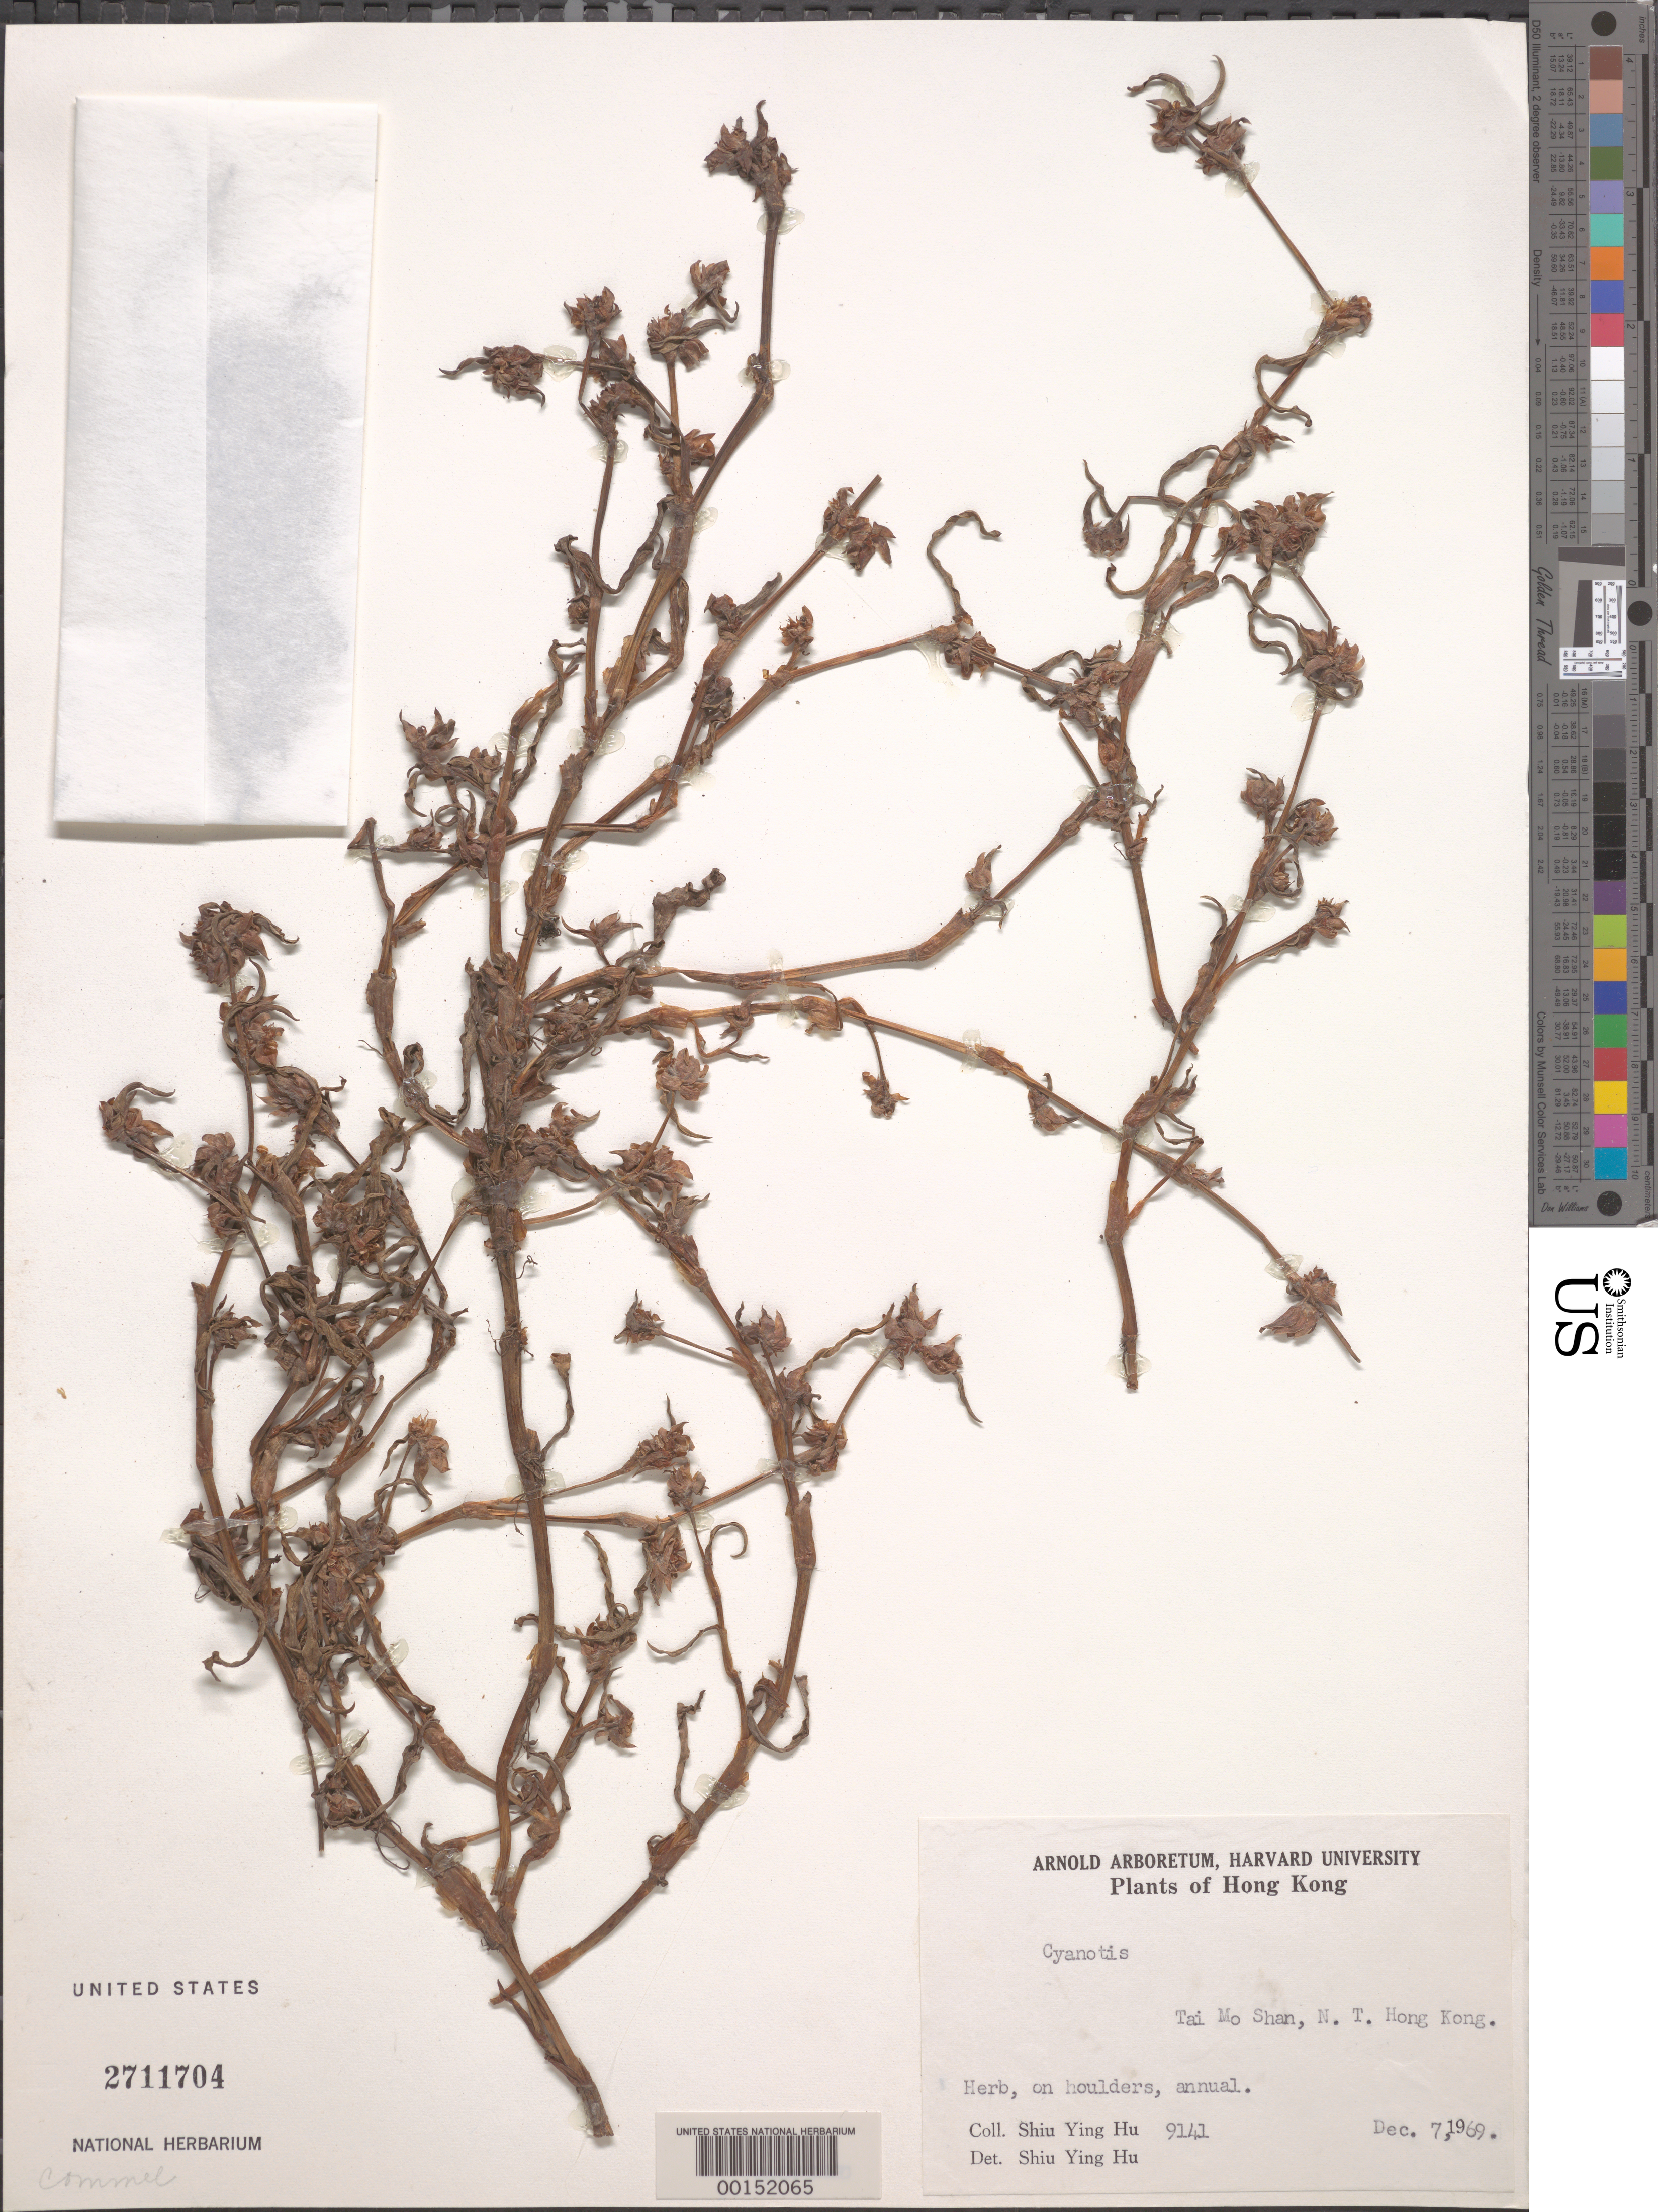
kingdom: Plantae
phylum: Tracheophyta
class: Liliopsida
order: Commelinales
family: Commelinaceae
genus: Cyanotis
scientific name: Cyanotis sp.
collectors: S. Y. Hu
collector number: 9141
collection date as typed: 07 Dec 1969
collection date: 1969-12-07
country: China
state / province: Hong Kong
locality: Tai mo shan, n.t.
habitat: Boulders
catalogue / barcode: US 2711704